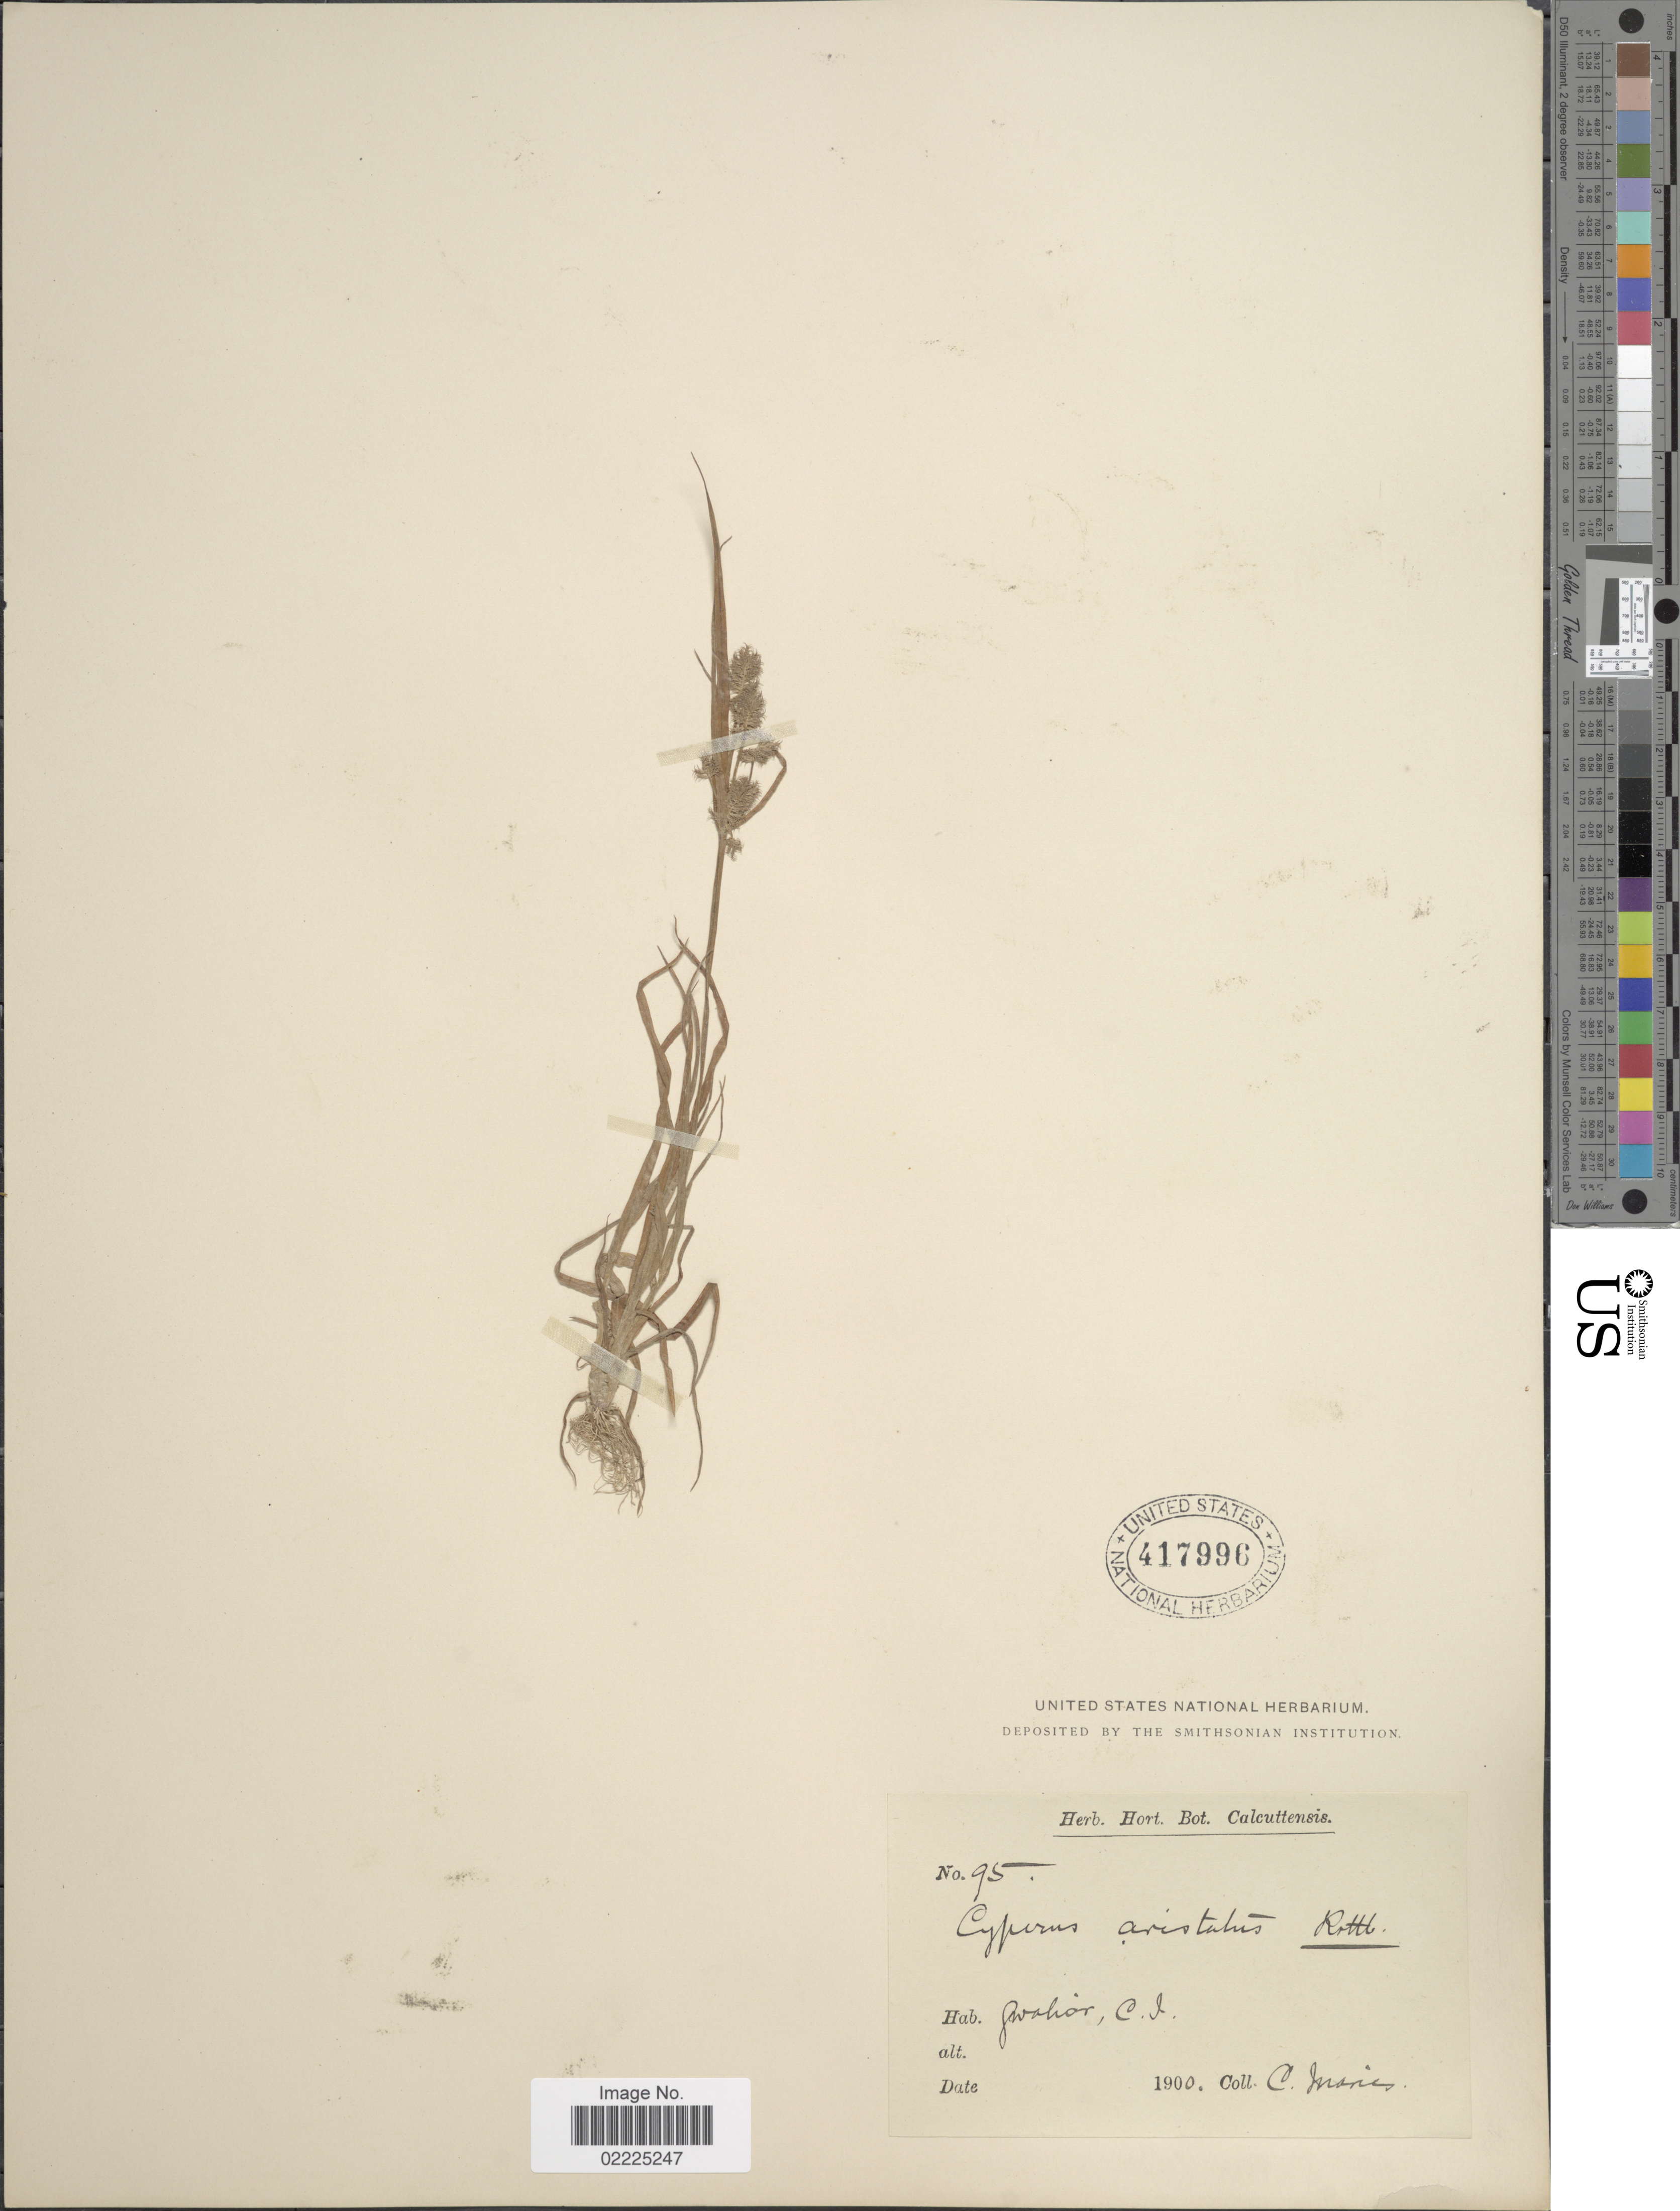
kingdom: Plantae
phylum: Tracheophyta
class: Liliopsida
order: Poales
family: Cyperaceae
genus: Cyperus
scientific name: Cyperus squarrosus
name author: L.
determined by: Strong, Mark T., (BOT), Smithsonian Institution - National Museum of Natural History (UNITED STATES)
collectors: C. Maries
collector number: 95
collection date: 1900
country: India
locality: Gwalior, Central India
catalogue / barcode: US 417996